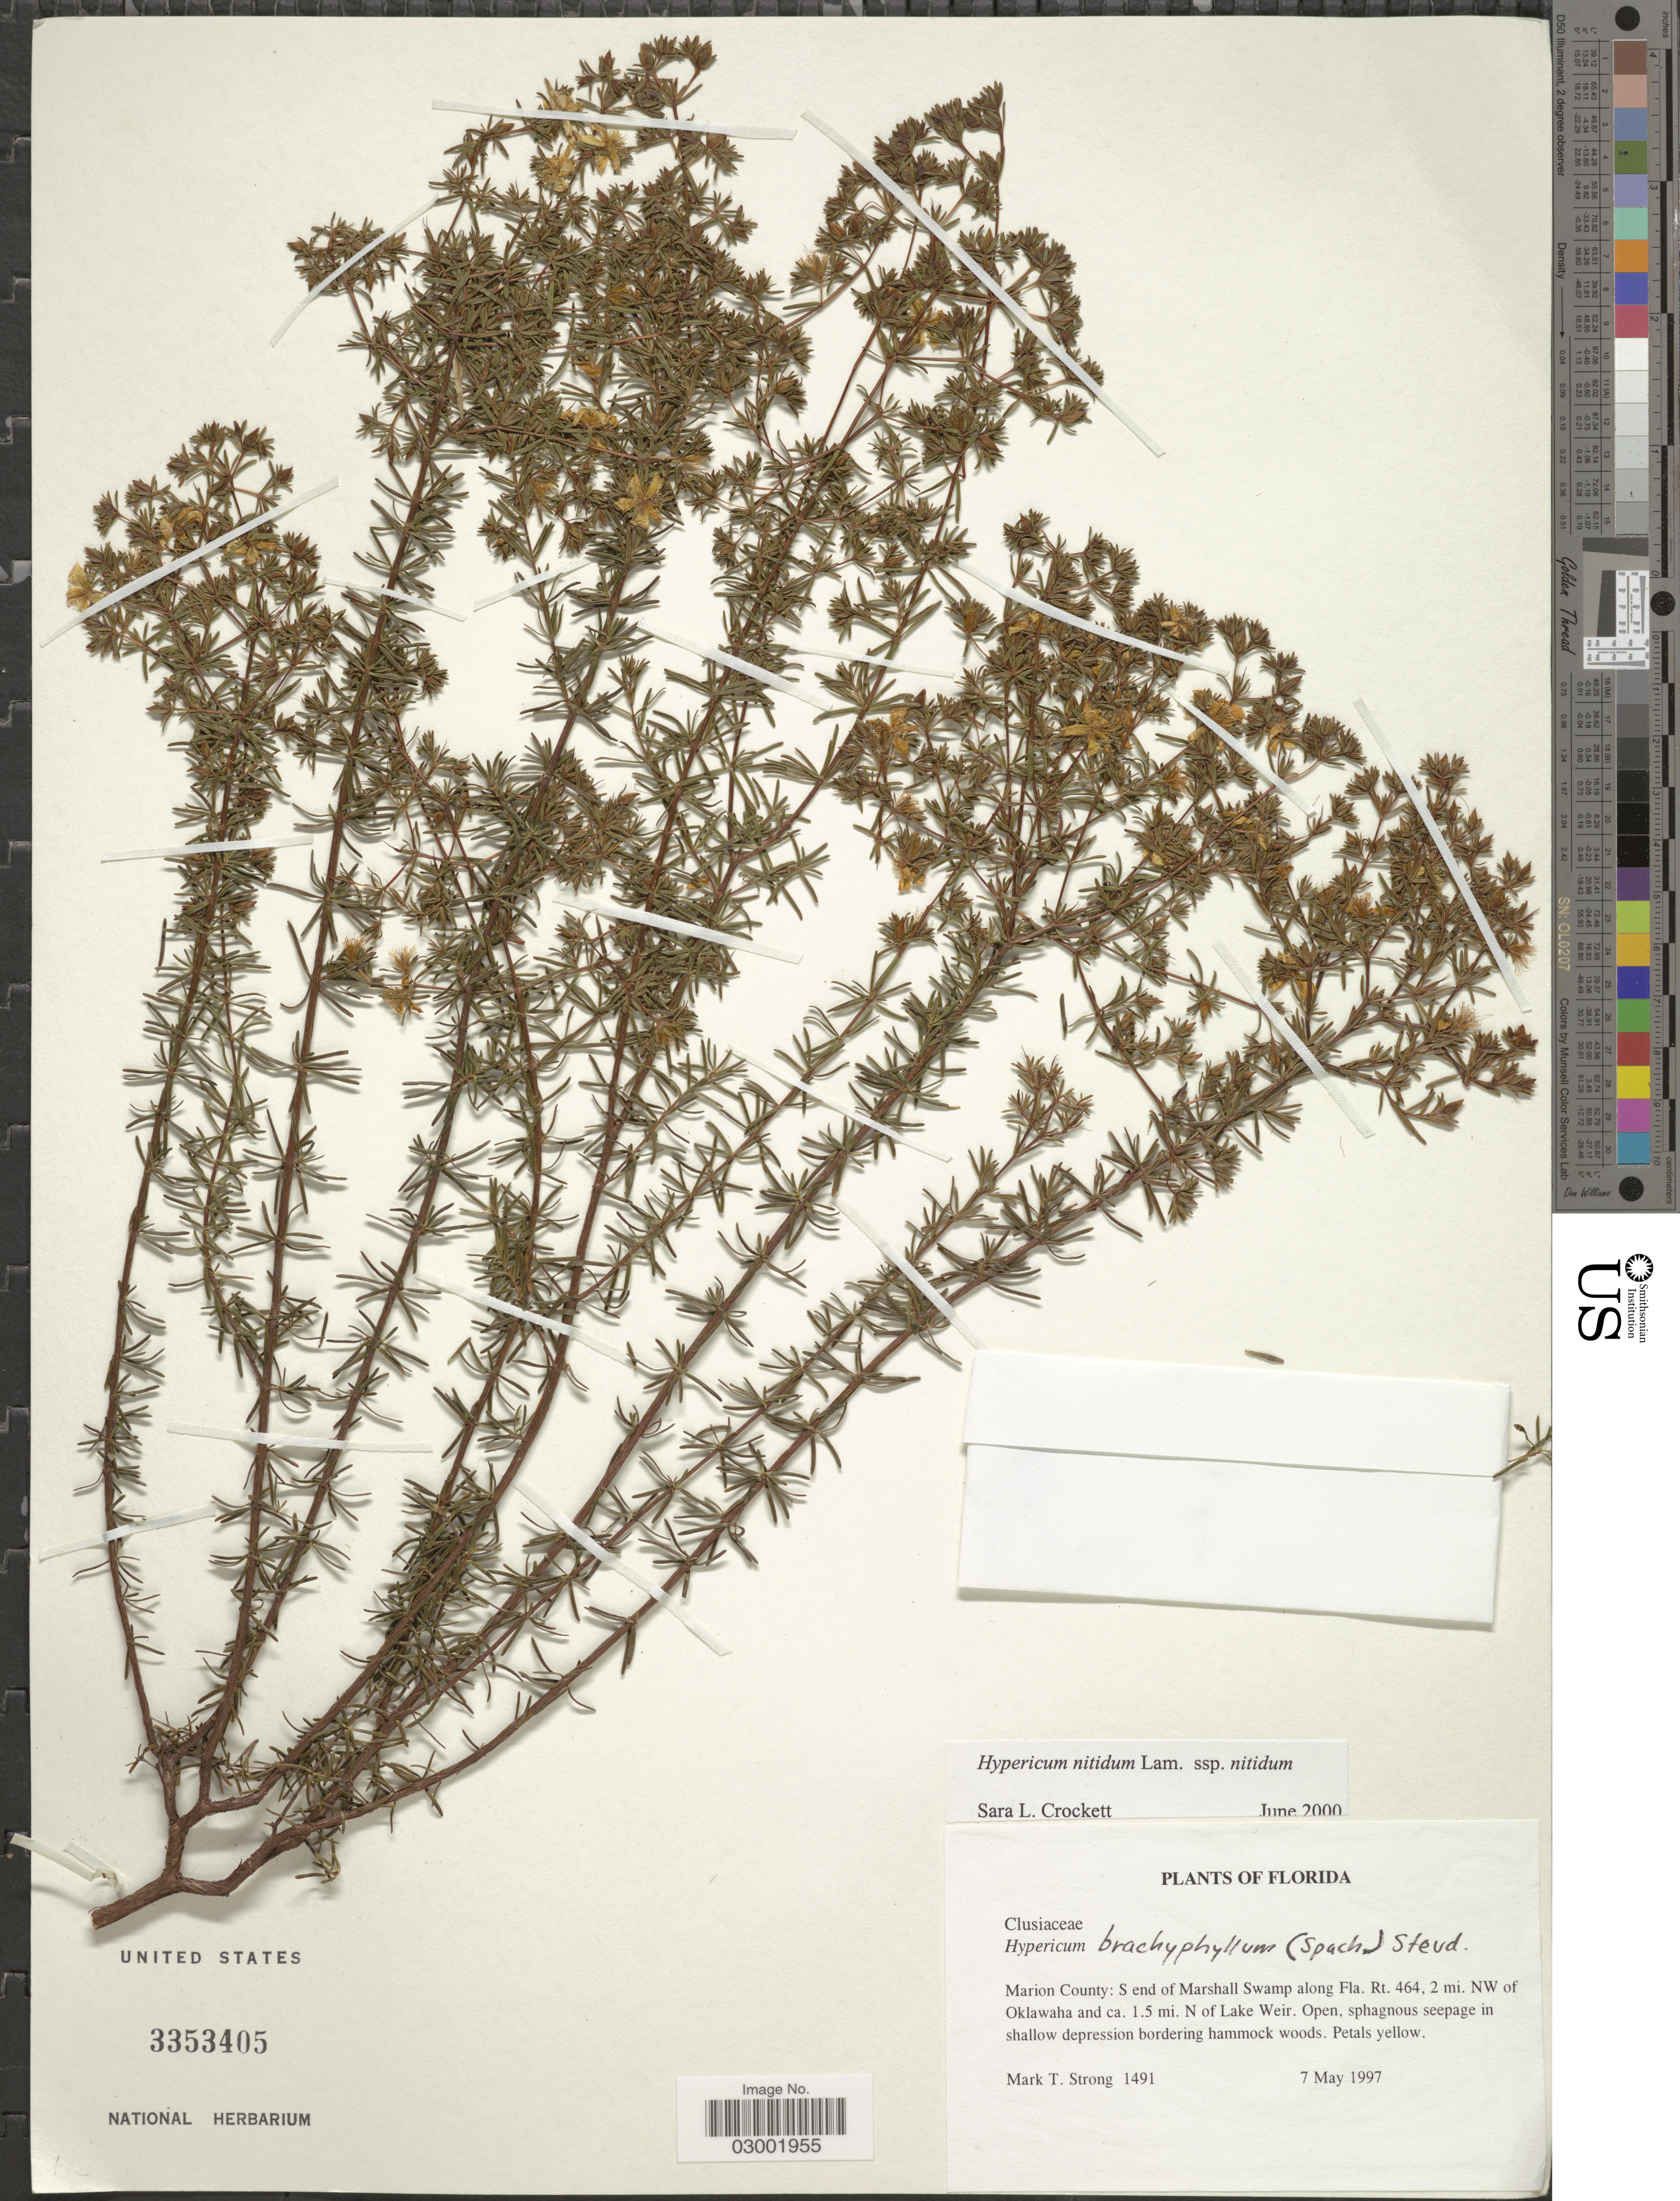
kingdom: Plantae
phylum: Tracheophyta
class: Magnoliopsida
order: Malpighiales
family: Hypericaceae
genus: Hypericum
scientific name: Hypericum nitidum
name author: Lam.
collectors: M. T. Strong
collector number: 1491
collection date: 1997-05-07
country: United States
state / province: Florida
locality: Marion County: S end of Marshall Swamp along Fla. Rt. 464, 2 mi. NW of Oklawaha and ca. 1.5 mi. N of Lake Weir.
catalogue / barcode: US 3353405